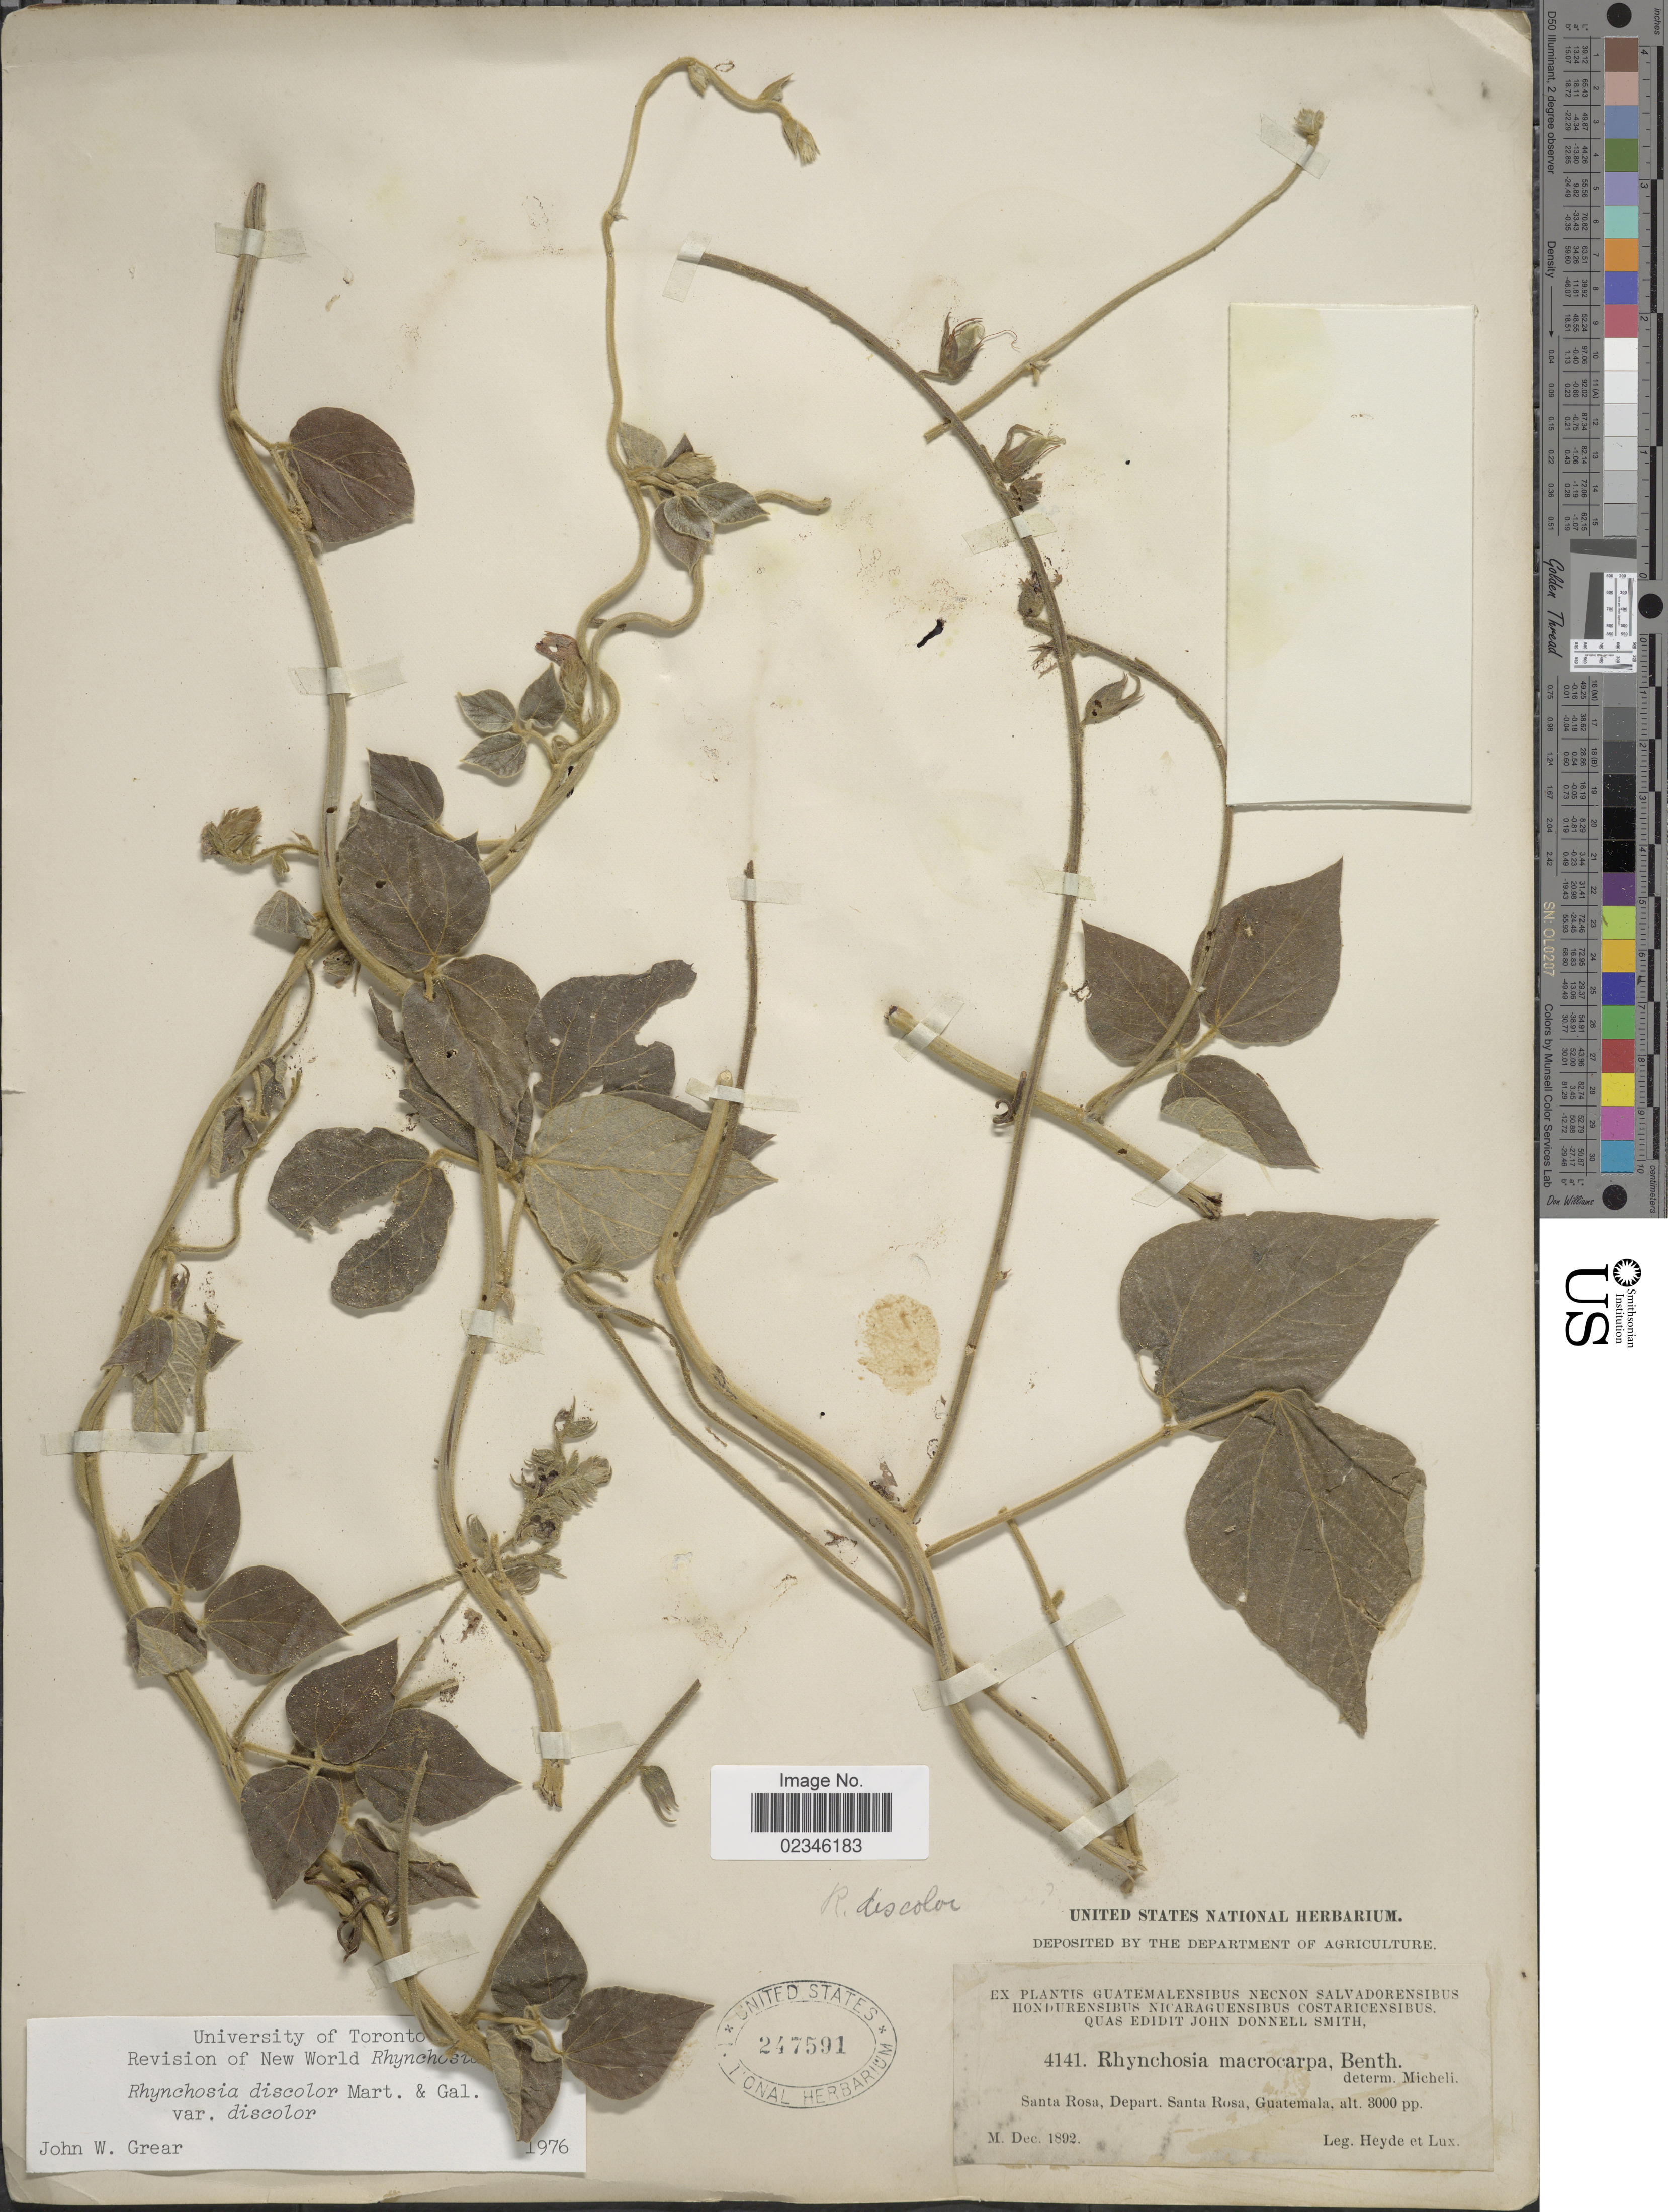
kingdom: Plantae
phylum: Tracheophyta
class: Magnoliopsida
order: Fabales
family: Fabaceae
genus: Rhynchosia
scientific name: Rhynchosia discolor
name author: M. Martens & Galeotti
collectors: Heyde & Lux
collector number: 4141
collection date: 1892-12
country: Guatemala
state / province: Santa Rosa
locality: Santa Rosa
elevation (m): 914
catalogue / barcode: US 247591